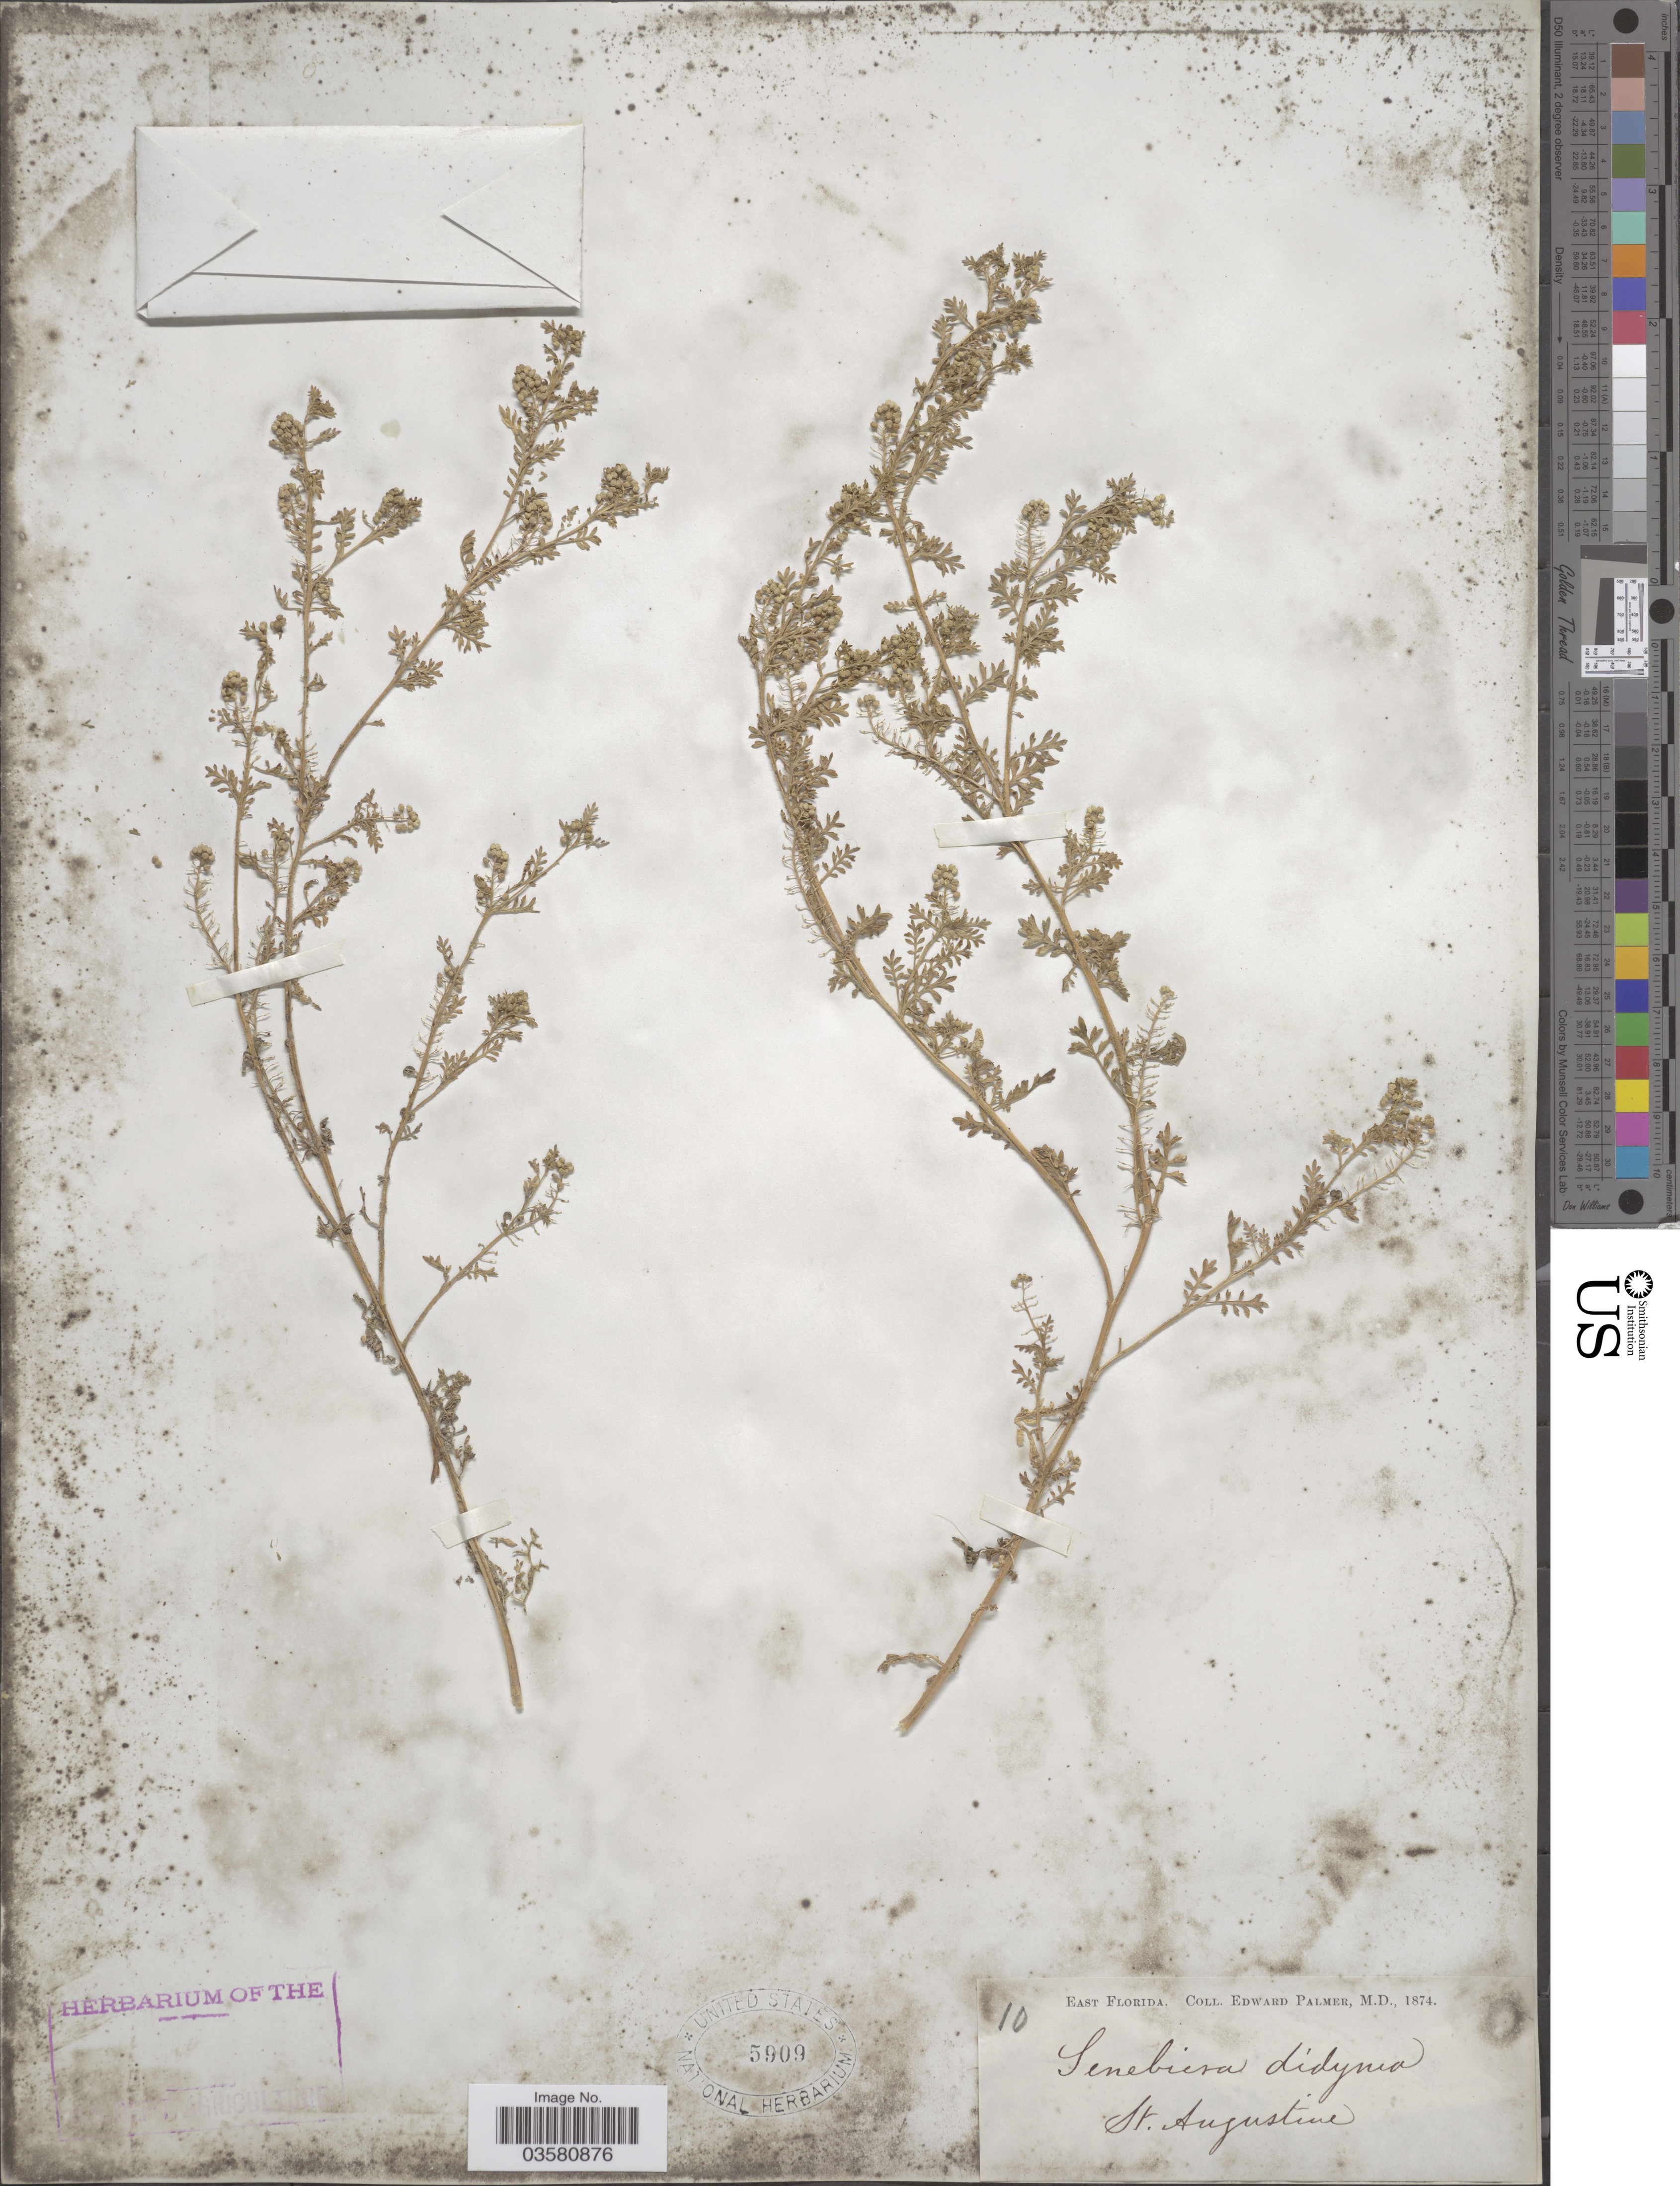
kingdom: Plantae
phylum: Tracheophyta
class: Magnoliopsida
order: Brassicales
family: Brassicaceae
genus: Lepidium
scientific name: Lepidium didymum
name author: L.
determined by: Strong, M. T., (US), Smithsonian Institution - National Museum of Natural History (UNITED STATES)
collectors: E. Palmer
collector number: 10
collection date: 1874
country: United States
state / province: Florida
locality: East Florida. St. Augustine.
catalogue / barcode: US 5909